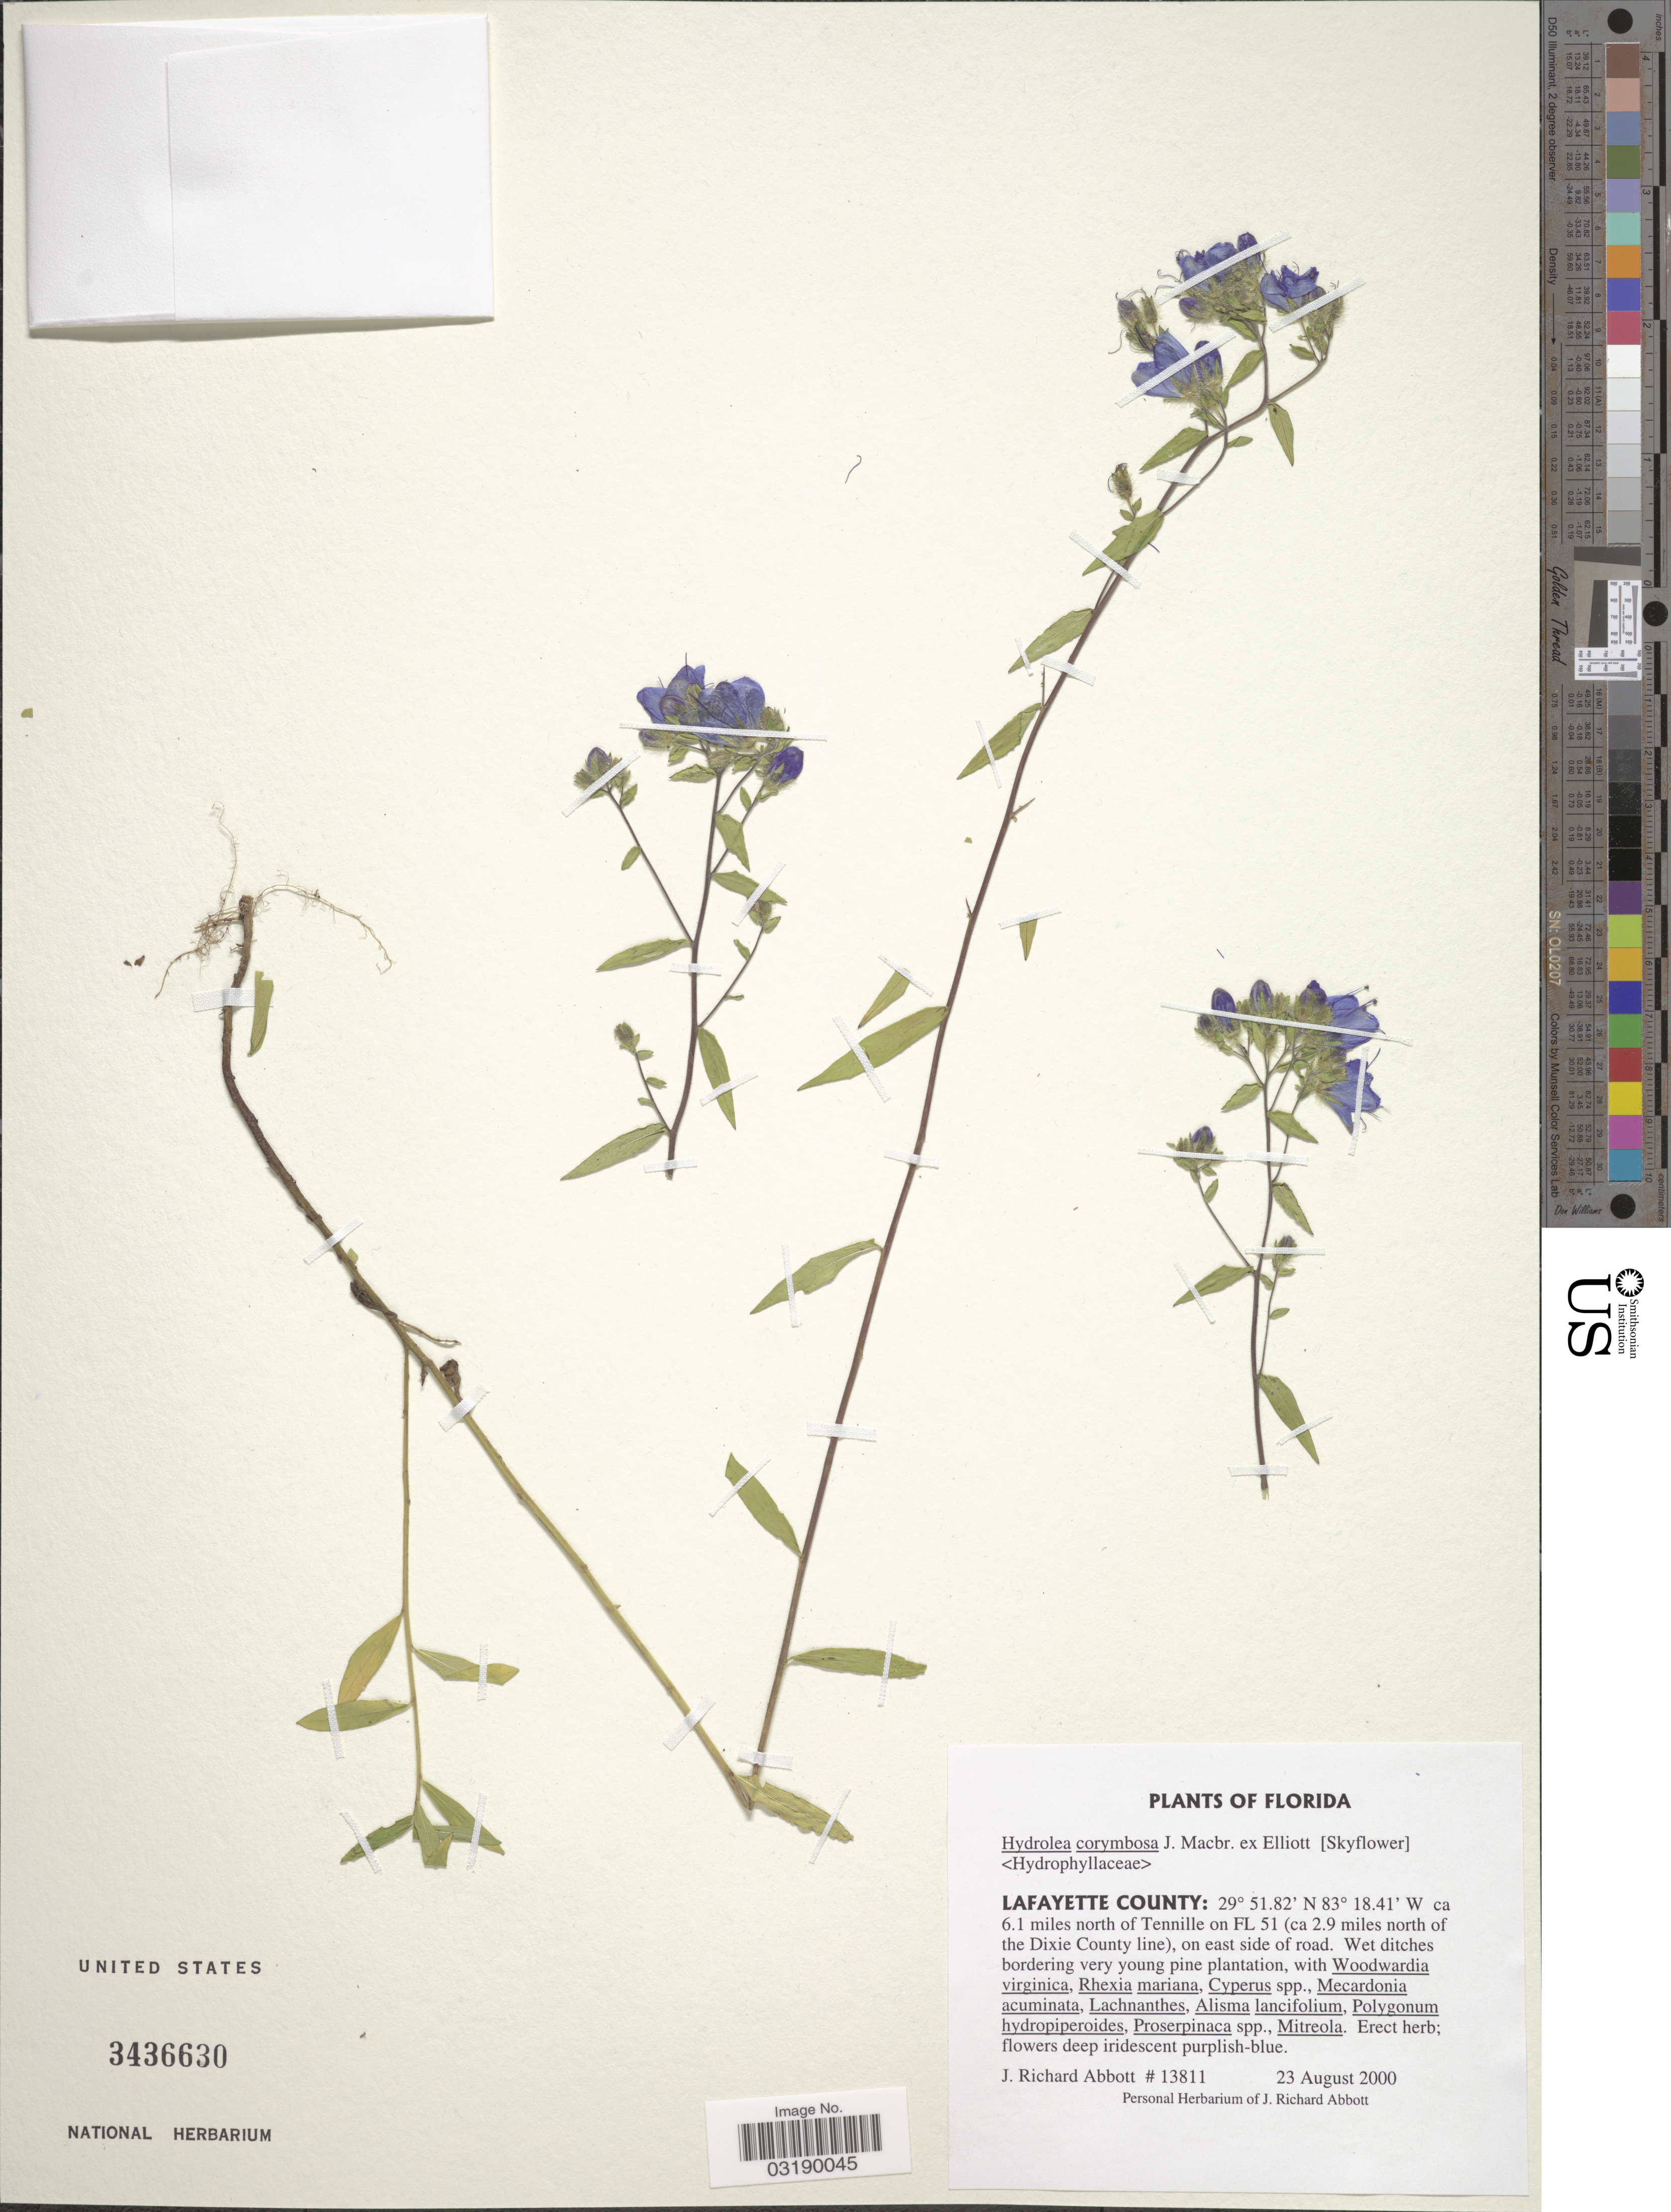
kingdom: Plantae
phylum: Tracheophyta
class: Magnoliopsida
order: Solanales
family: Hydroleaceae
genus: Hydrolea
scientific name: Hydrolea corymbosa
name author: J. Macbr. ex Elliott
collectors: J. R. Abbott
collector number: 13811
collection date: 2000-08-23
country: United States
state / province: Florida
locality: Lafayette County: ca 6.1 miles north of Tennille on FL 51 (ca. 2.9 miles north of the Dixia County line), on east side of road.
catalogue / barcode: US 3436630